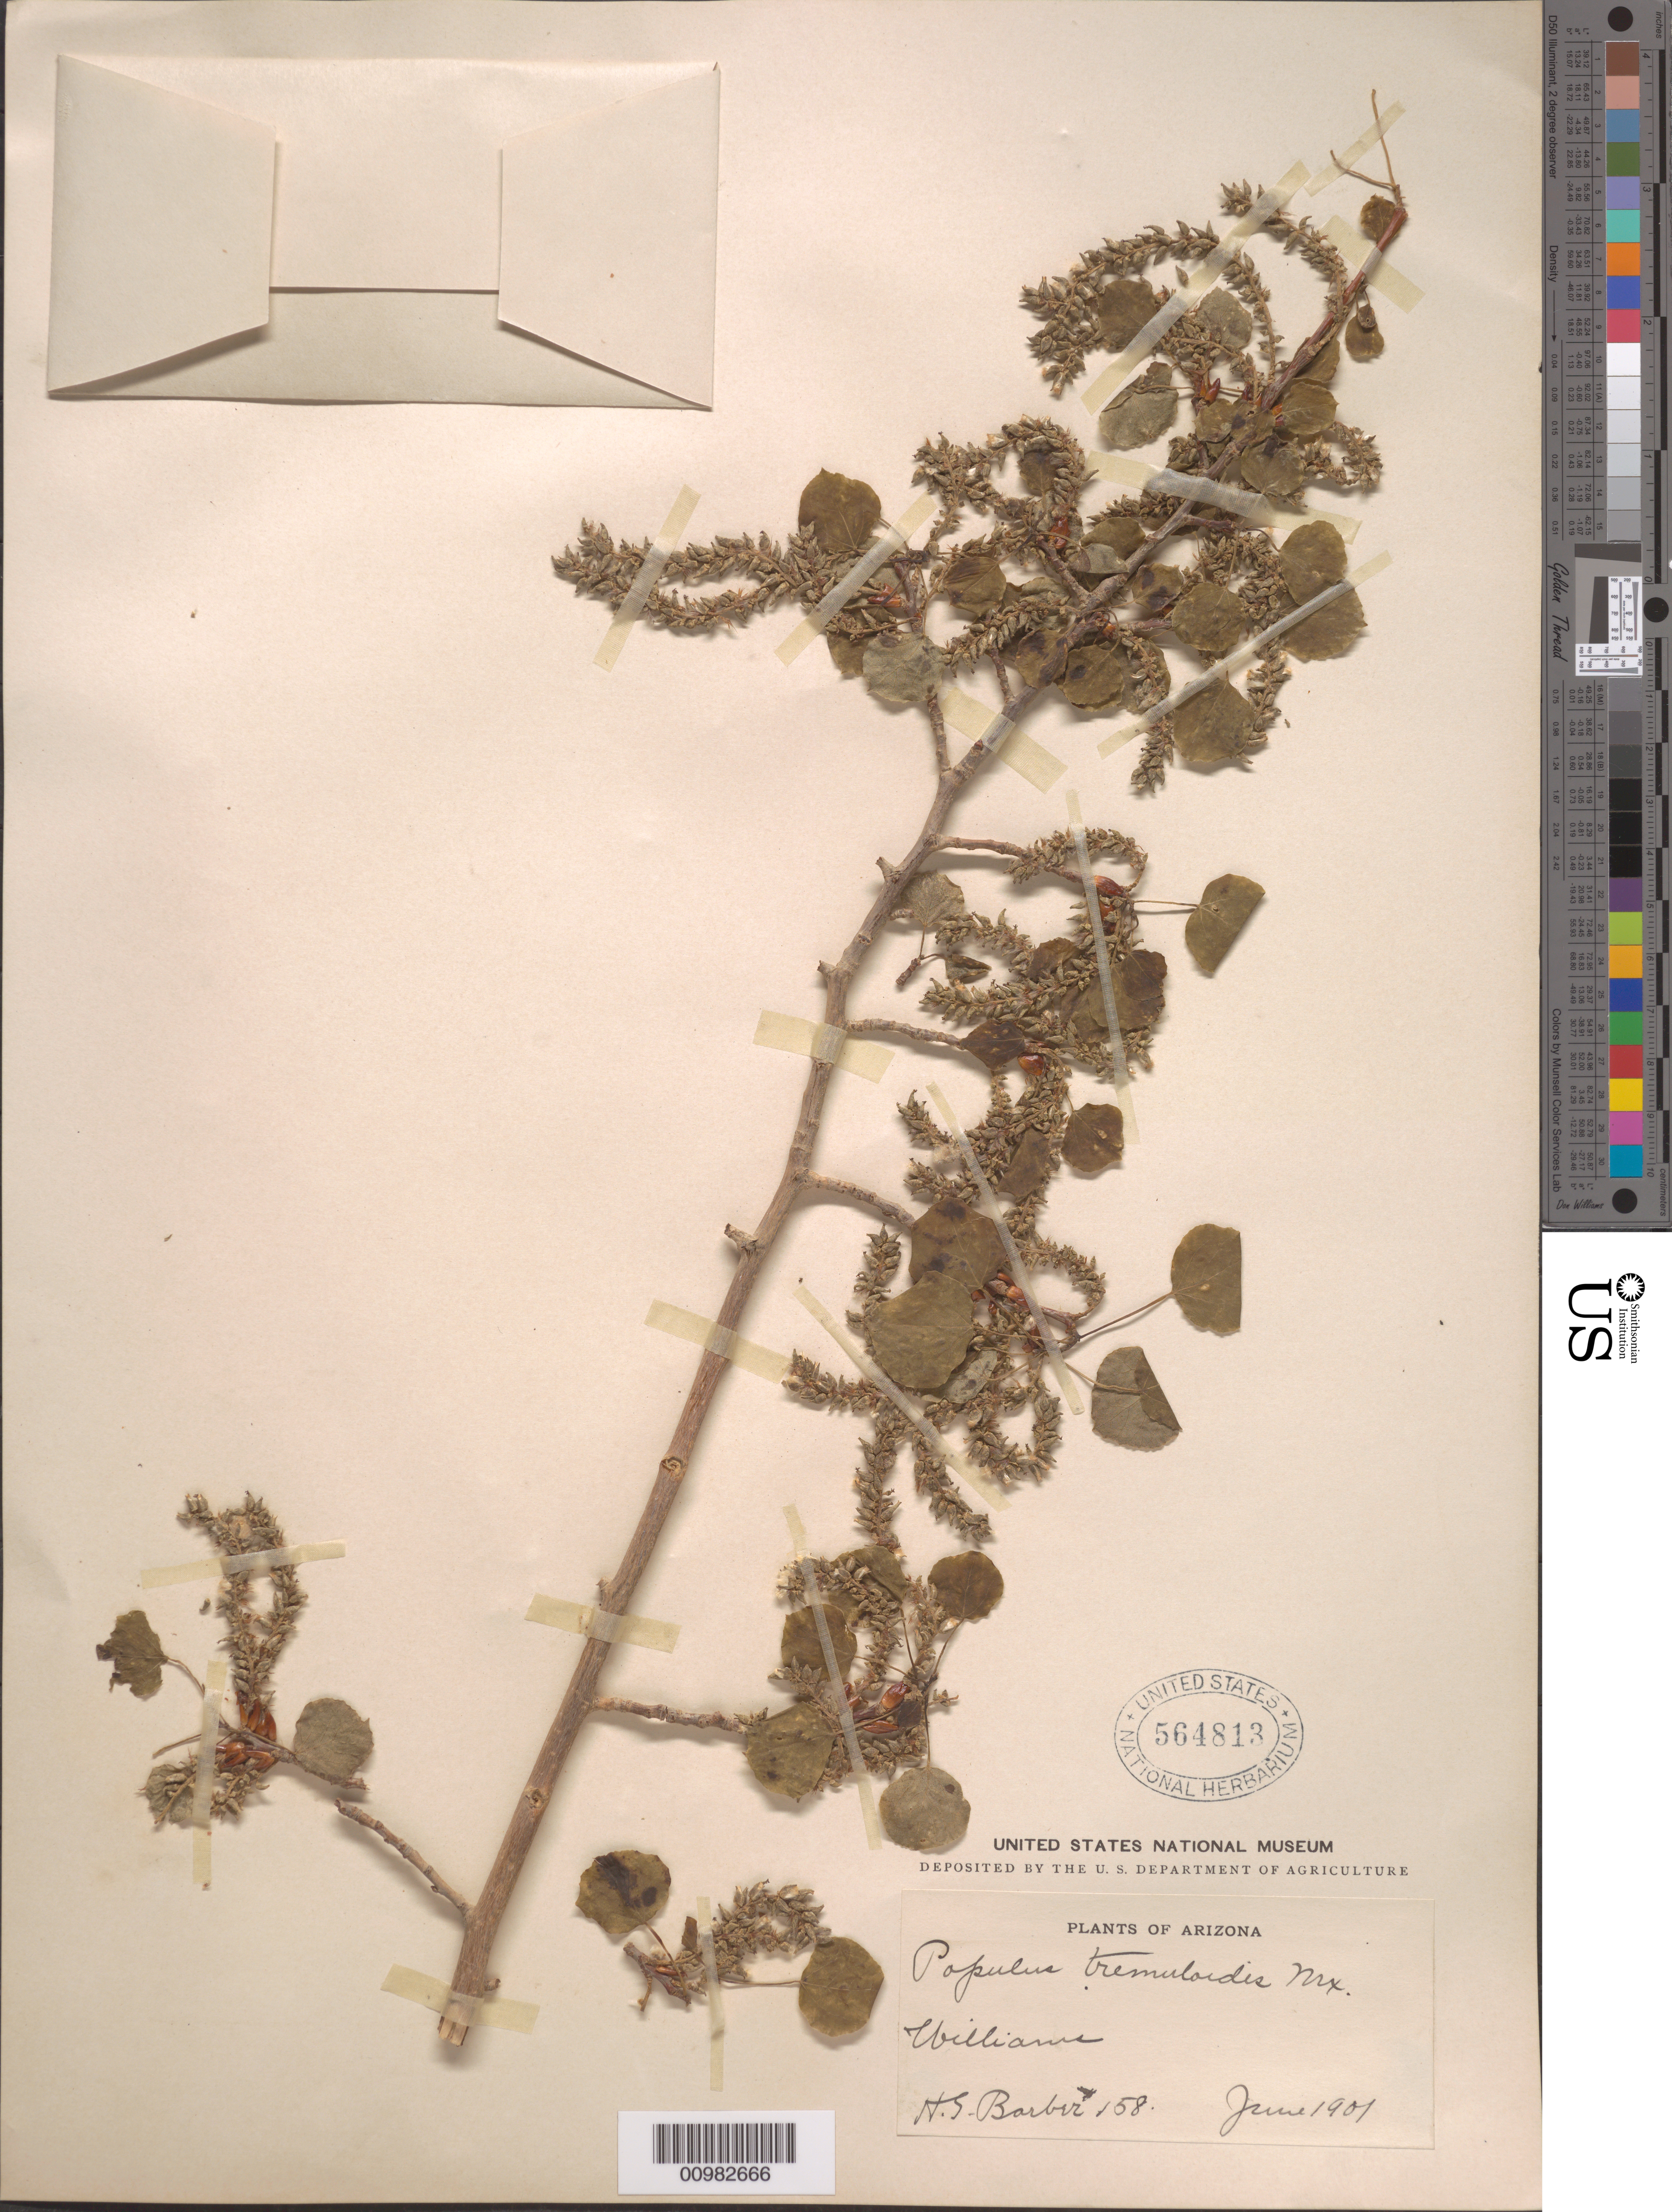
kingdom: Plantae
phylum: Tracheophyta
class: Magnoliopsida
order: Malpighiales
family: Salicaceae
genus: Populus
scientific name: Populus tremuloides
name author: Michx.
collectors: H. Barber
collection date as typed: Jun 1901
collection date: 1901-06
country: United States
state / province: Arizona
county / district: Coconino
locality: Williams.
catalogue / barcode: US 564813